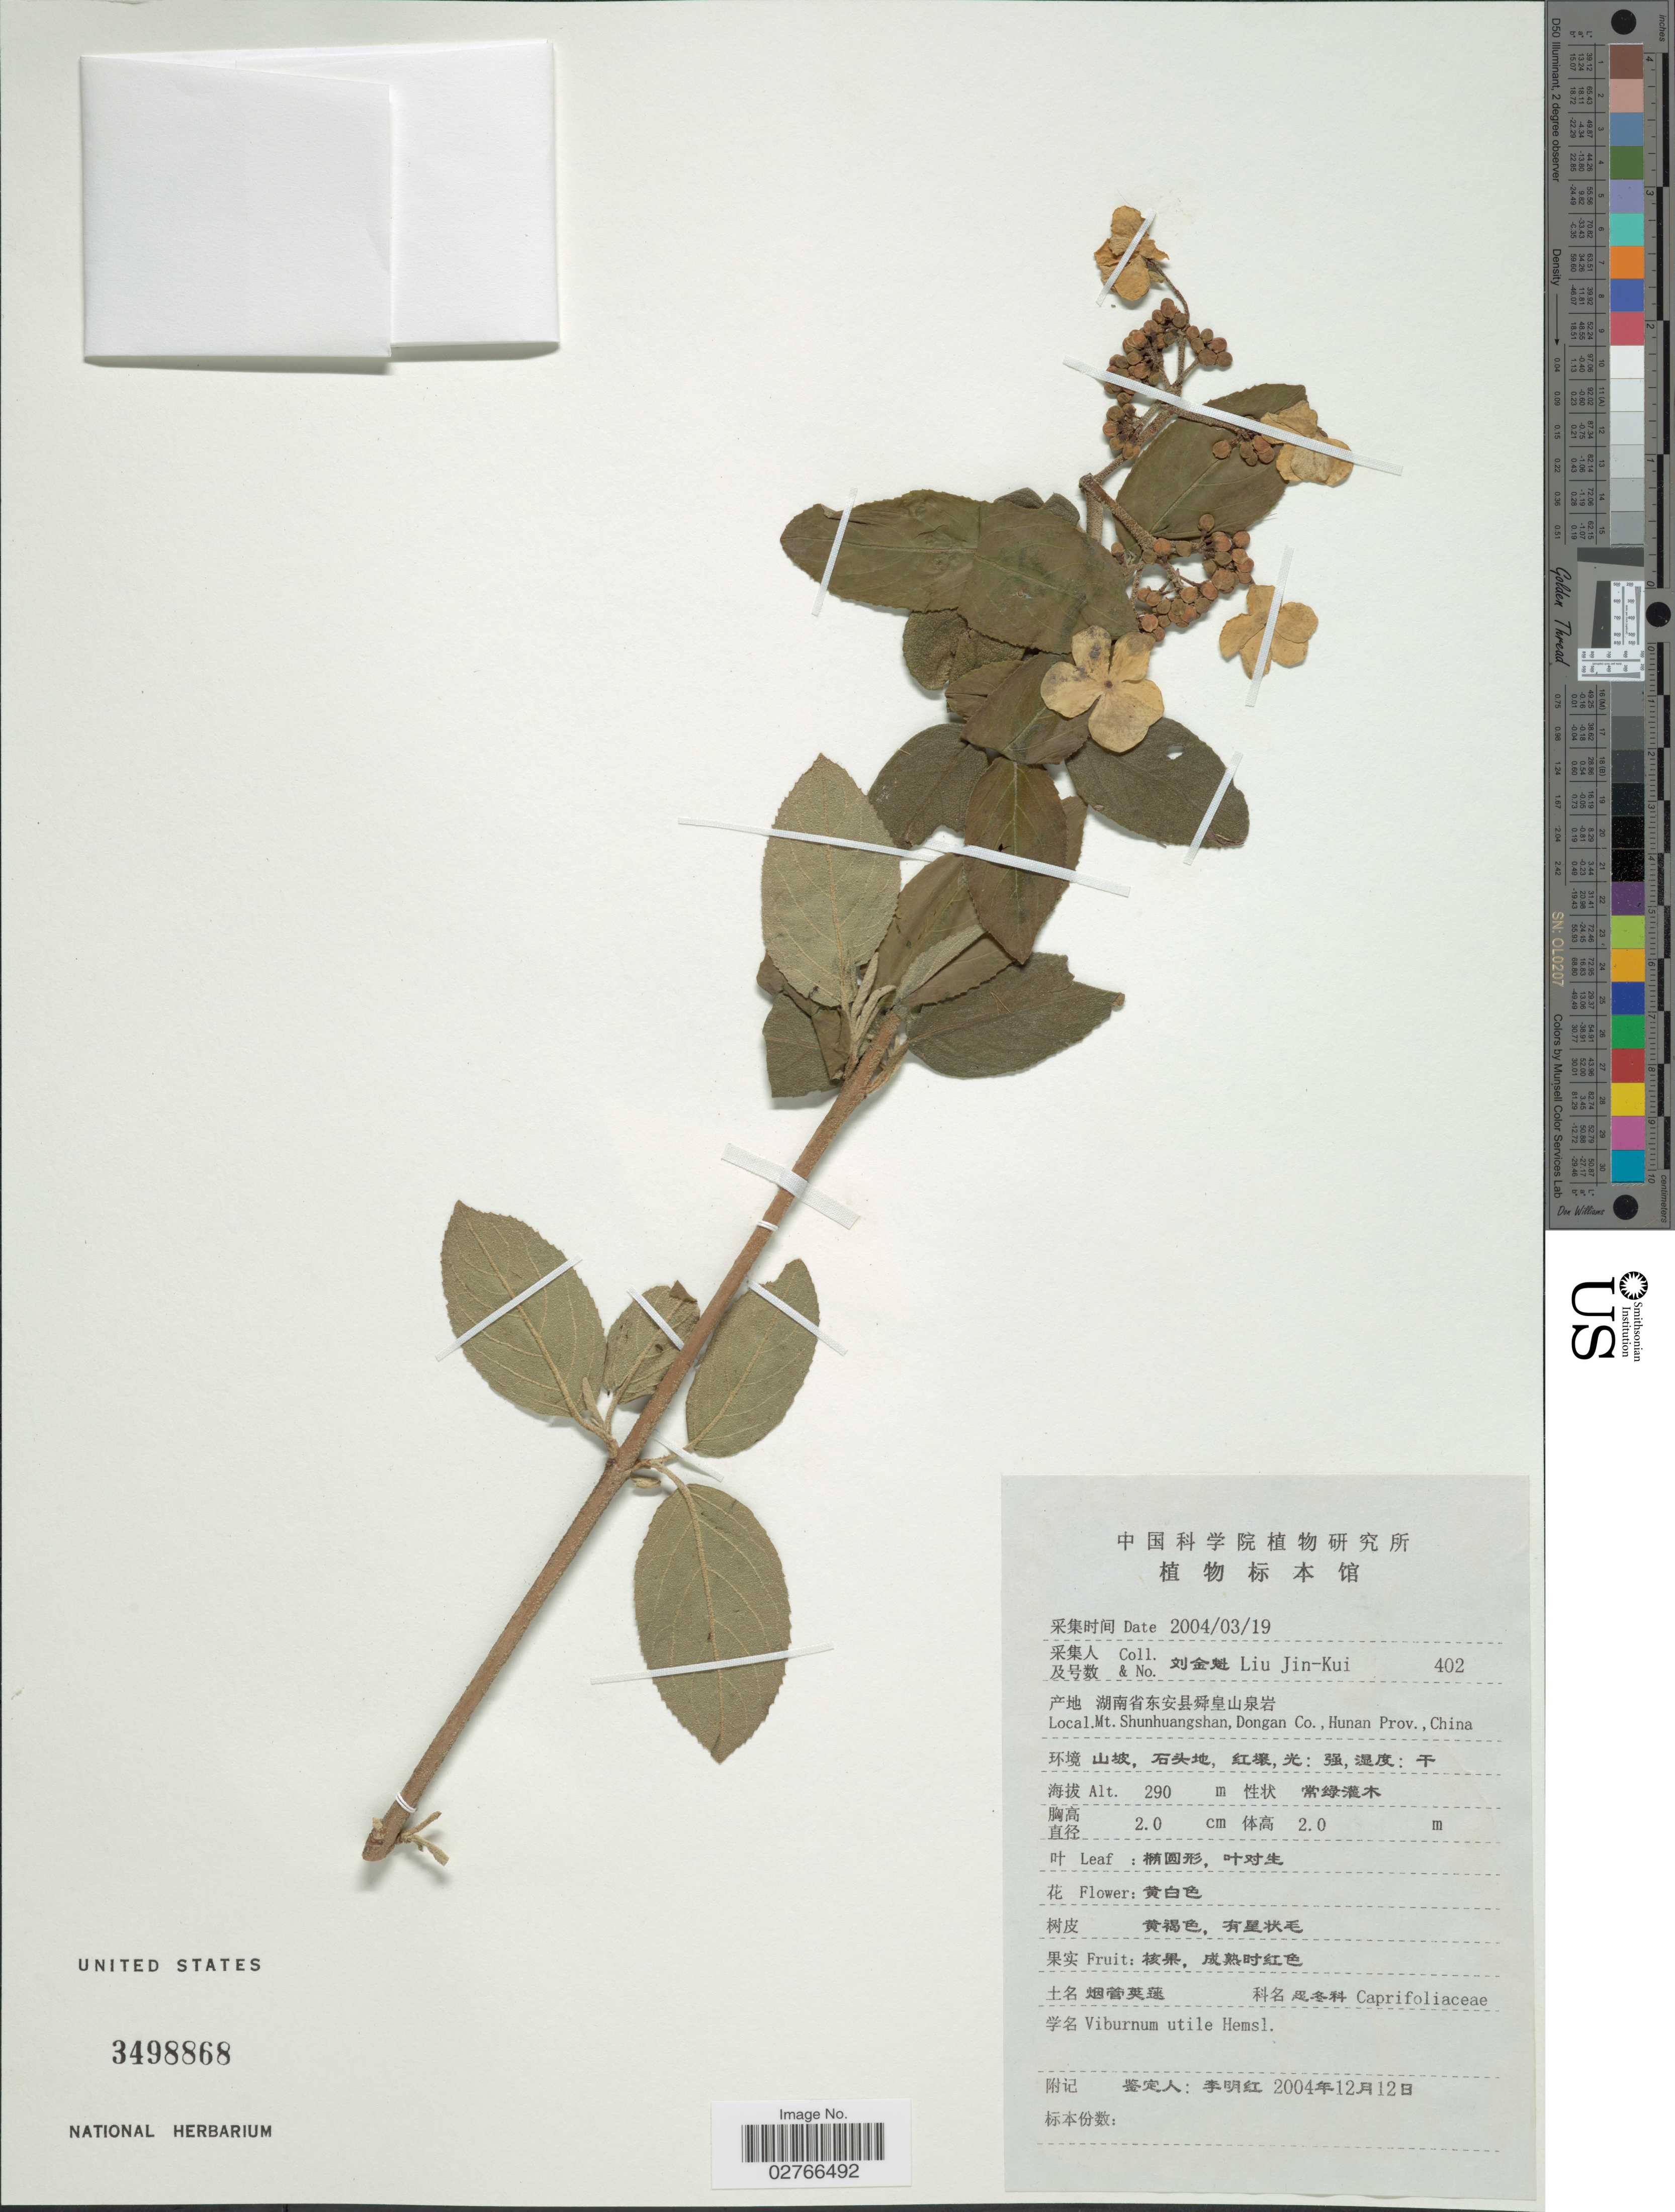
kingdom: Plantae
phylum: Tracheophyta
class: Magnoliopsida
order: Dipsacales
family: Viburnaceae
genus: Viburnum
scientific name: Viburnum utile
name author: Hemsl.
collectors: Liu Jin-Kui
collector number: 402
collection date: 2004-03-19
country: China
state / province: Hunan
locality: Mt. Shunhuangshan, Dongan Co., Hunan Prov.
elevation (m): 290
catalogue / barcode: US 3498868